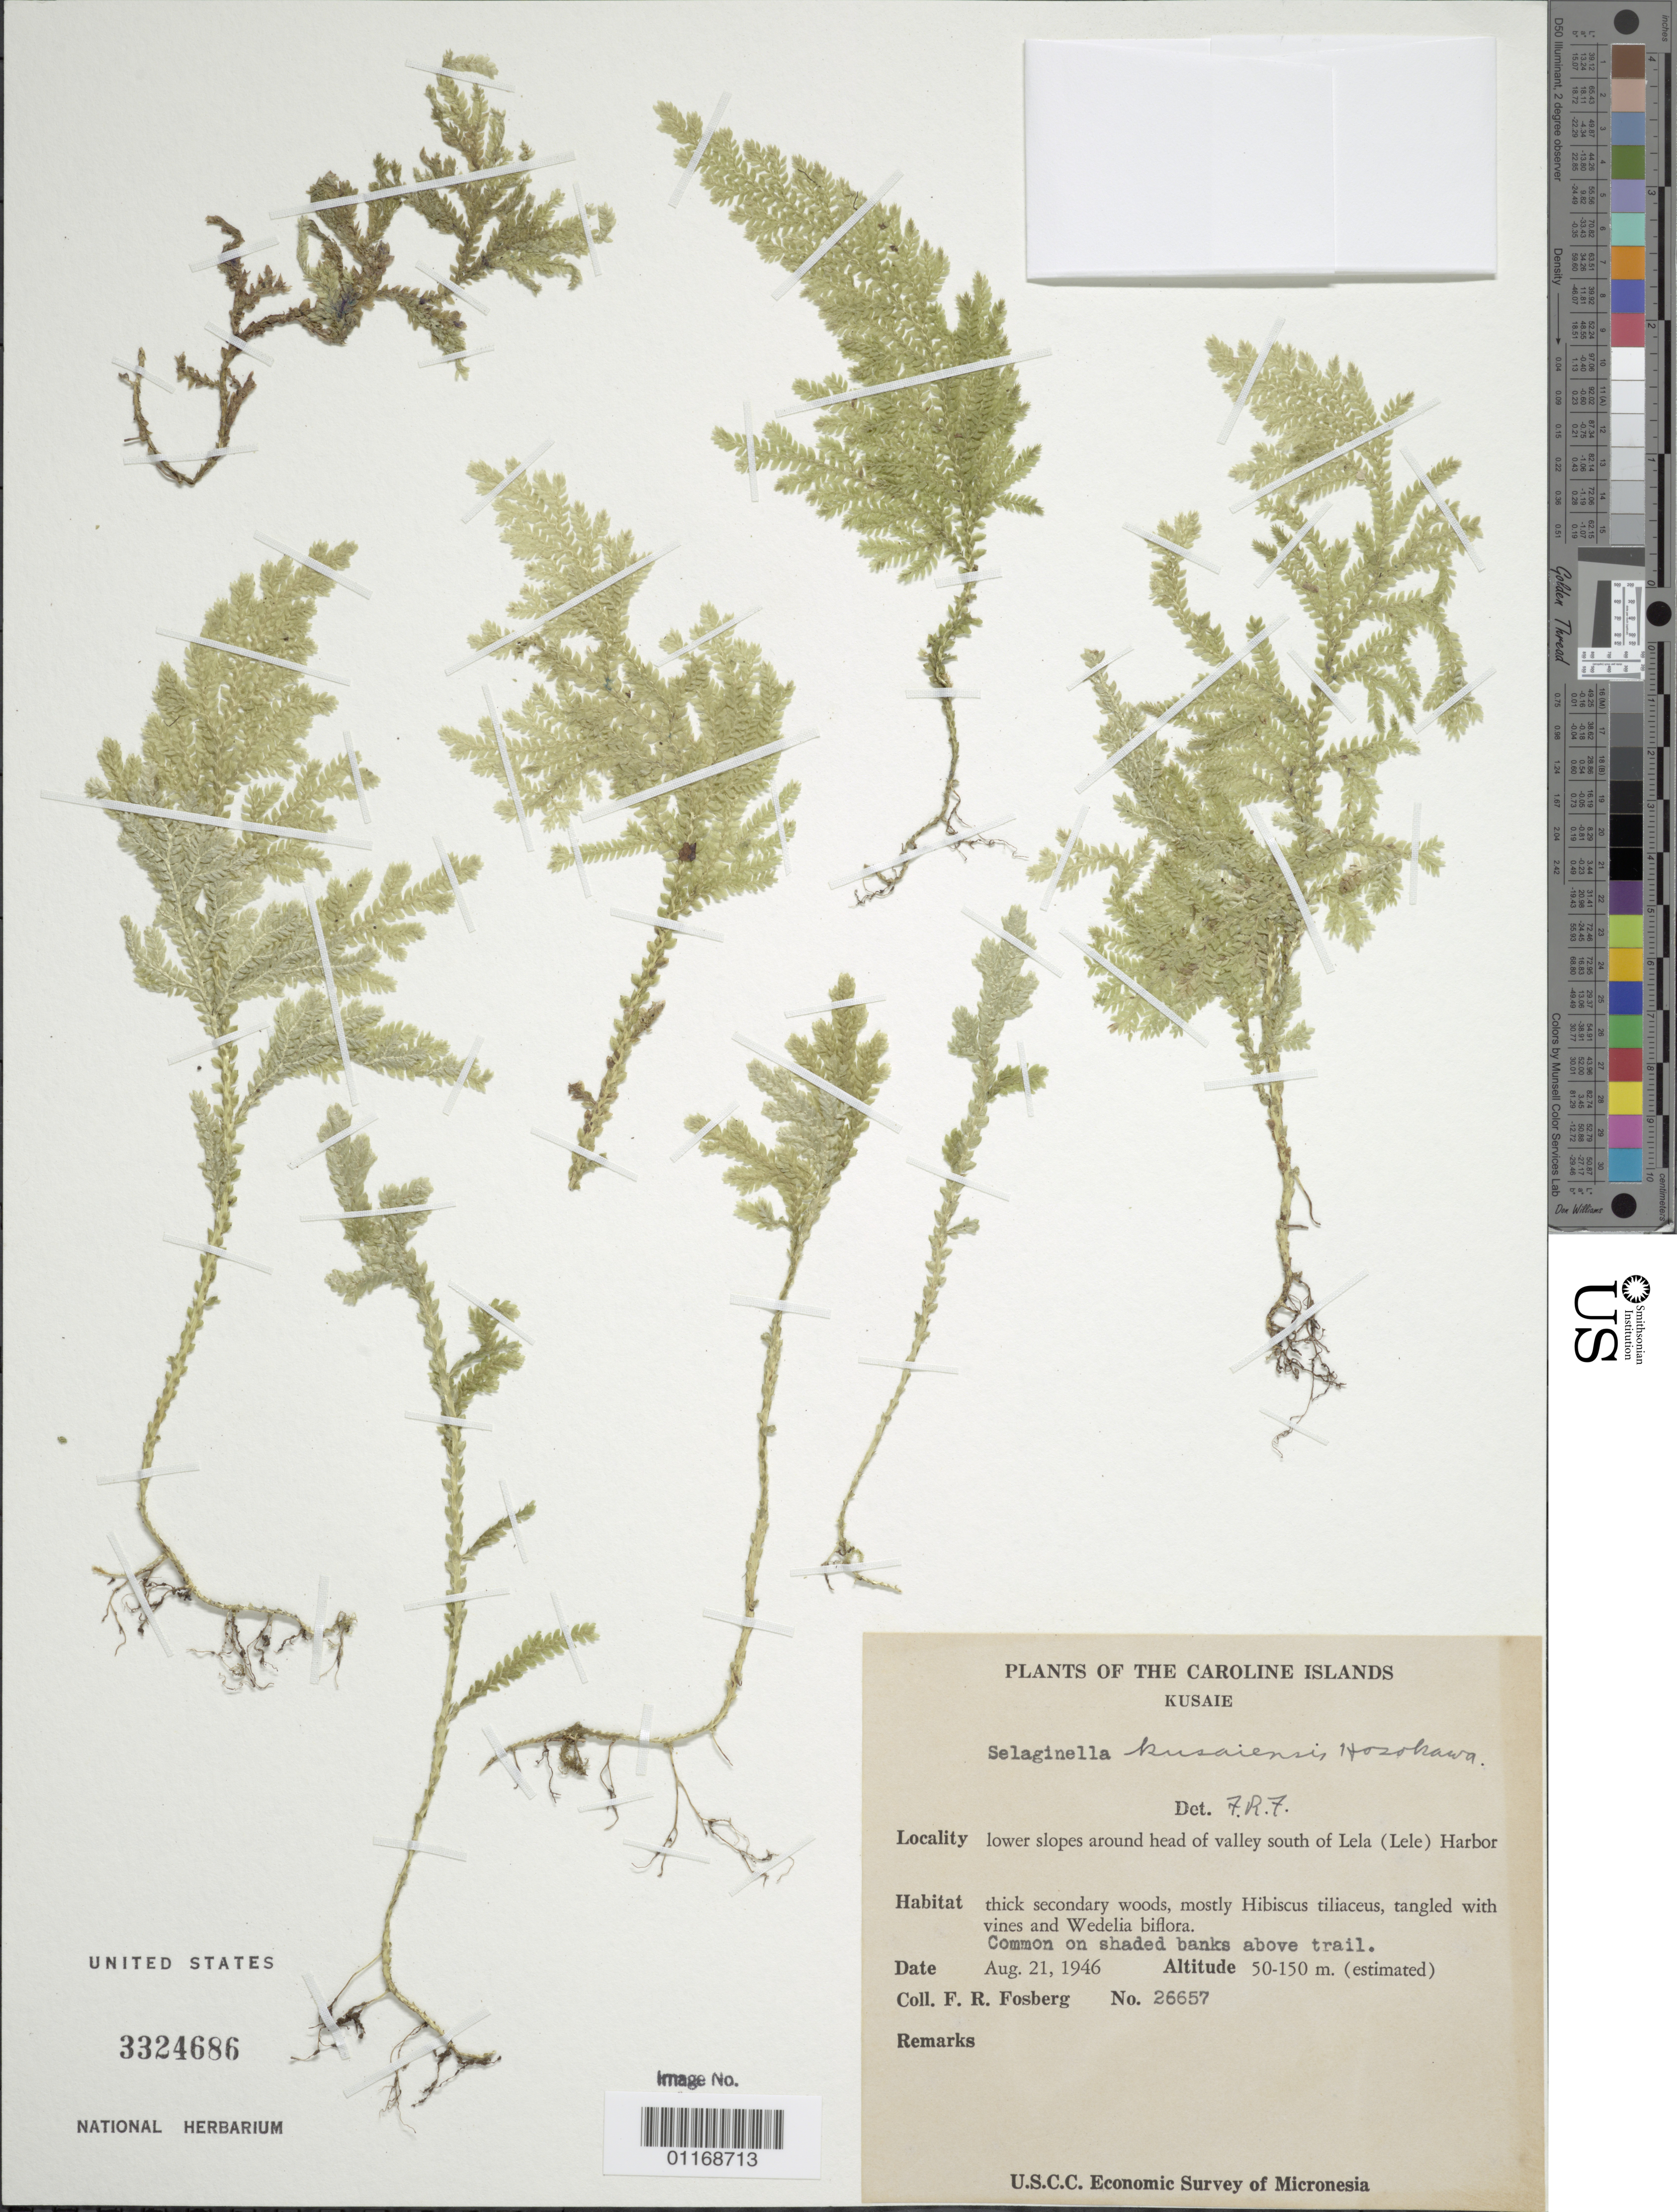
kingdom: Plantae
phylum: Tracheophyta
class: Lycopodiopsida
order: Selaginellales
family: Selaginellaceae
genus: Selaginella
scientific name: Selaginella kusaiensis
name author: Hosok.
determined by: Fosberg, F. R.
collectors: F. R. Fosberg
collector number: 26657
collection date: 1946-08-21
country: Micronesia, Federated States of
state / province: Kosrae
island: Kosrae [Kusaie]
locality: Lower slopes around head of valley S of Lela (Lele) Harbor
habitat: Thick secondary woods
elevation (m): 50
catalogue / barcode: US 3324686